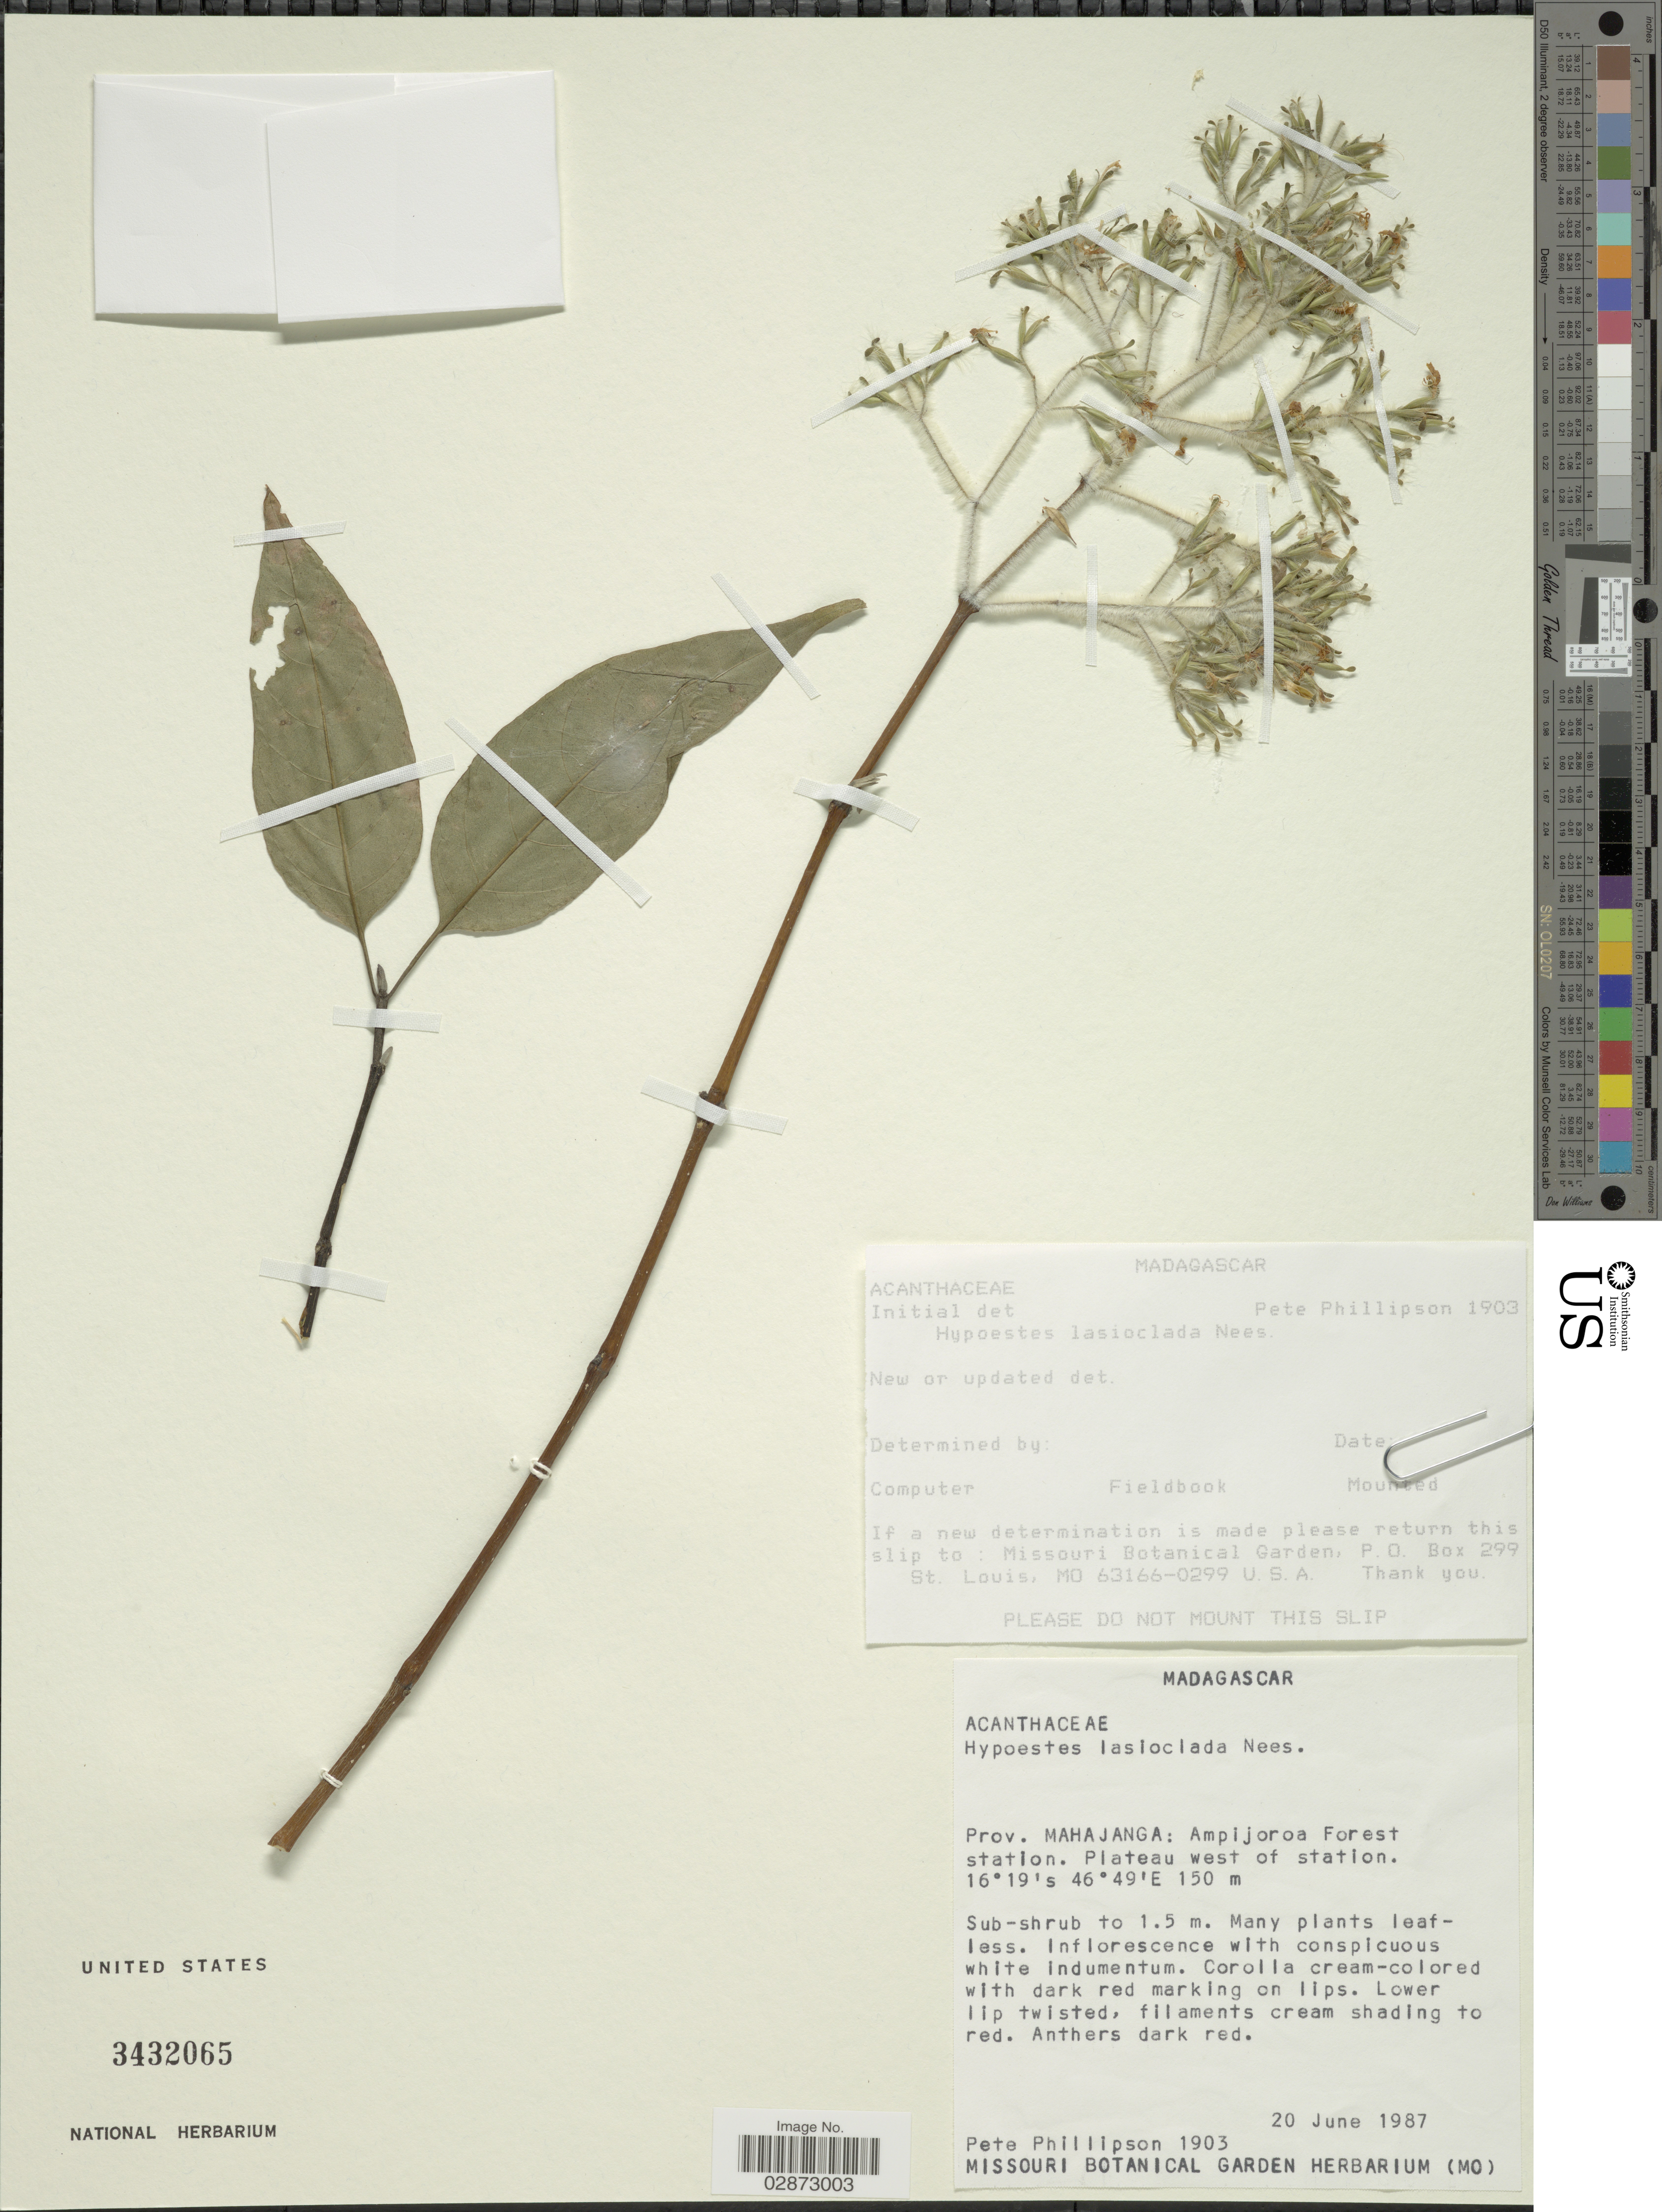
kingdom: Plantae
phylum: Tracheophyta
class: Magnoliopsida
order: Lamiales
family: Acanthaceae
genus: Hypoestes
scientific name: Hypoestes lasioclada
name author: Nees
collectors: P. B. Phillipson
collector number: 1903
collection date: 1987-06-20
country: Madagascar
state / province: Boeny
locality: Ampijoroa Forest station. Plateau west of station.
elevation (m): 150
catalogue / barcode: US 3432065